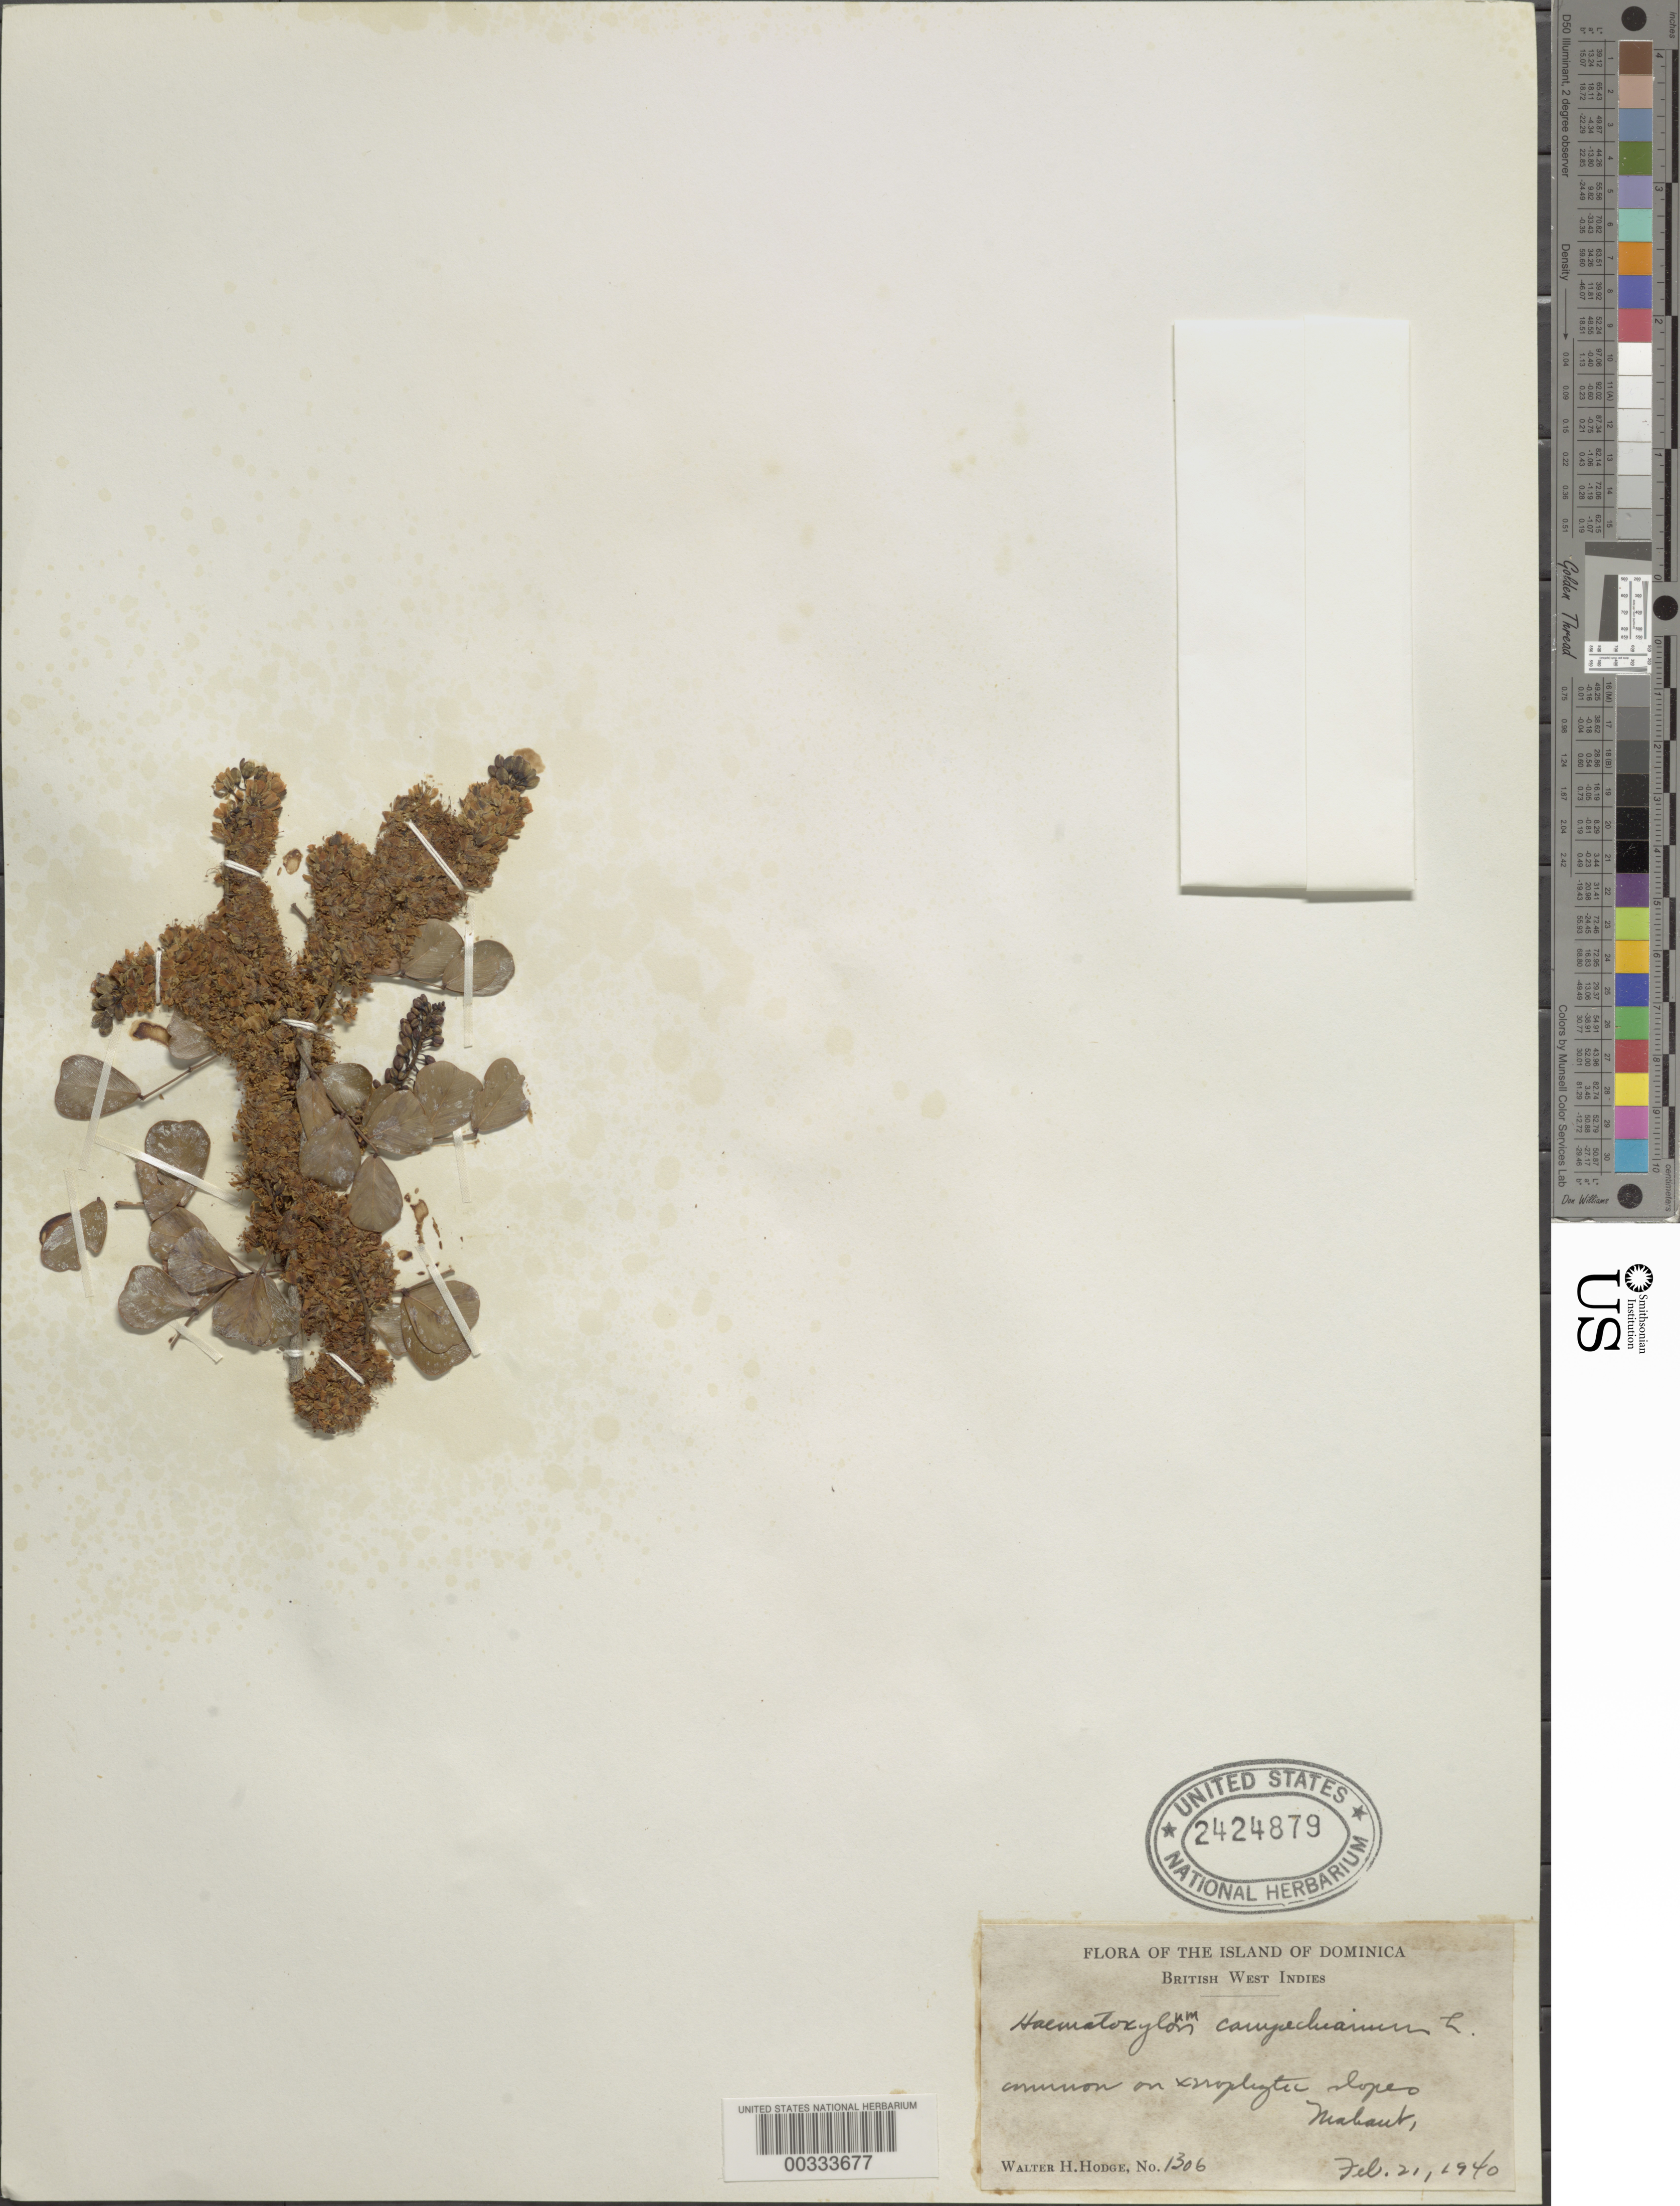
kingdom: Plantae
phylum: Tracheophyta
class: Magnoliopsida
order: Fabales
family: Fabaceae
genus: Haematoxylum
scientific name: Haematoxylum campechianum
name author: L.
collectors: W. Hodge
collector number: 1306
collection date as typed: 21 Feb 1940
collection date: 1940-02-21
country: Dominica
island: Dominica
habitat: Xyrophytic slopes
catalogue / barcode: US 2424879